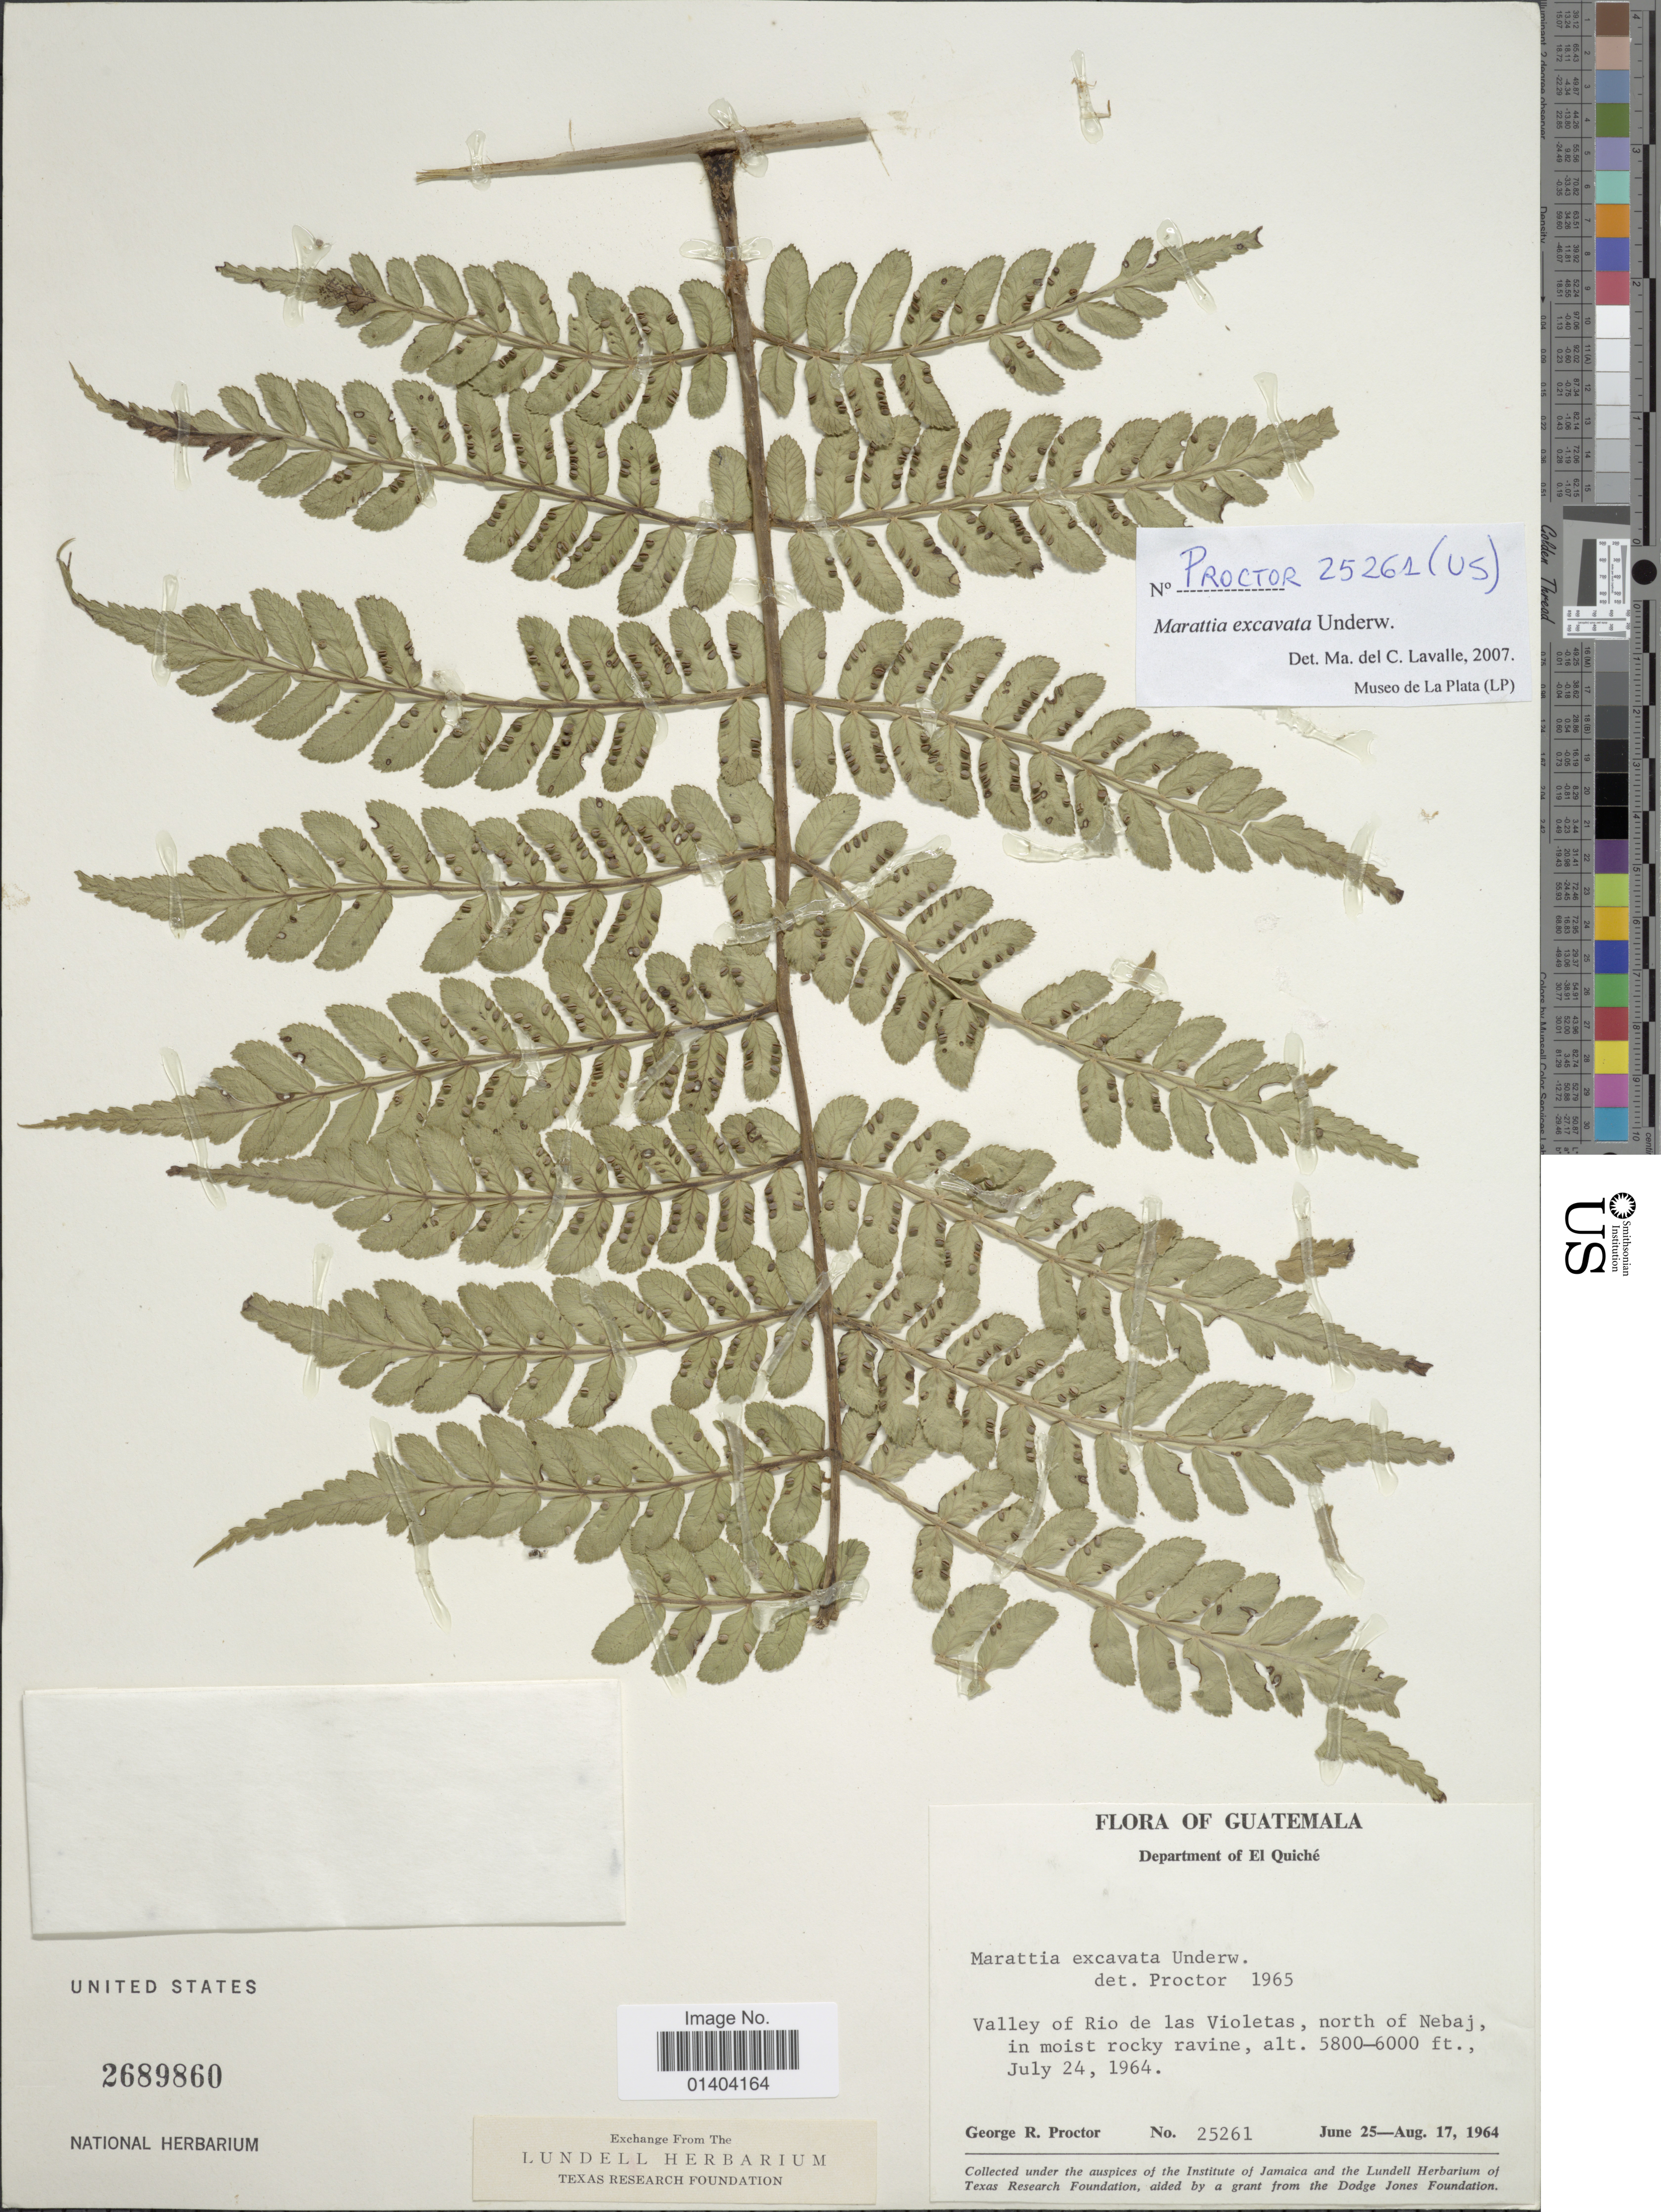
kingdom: Plantae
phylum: Tracheophyta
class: Polypodiopsida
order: Marattiales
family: Marattiaceae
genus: Marattia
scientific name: Marattia excavata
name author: Underw.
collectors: G. R. Proctor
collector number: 25261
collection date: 1964-06-25/1964-08-17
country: Guatemala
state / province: El Quiché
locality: Valley of Rio de las Violetas north of Nebaj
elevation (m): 1768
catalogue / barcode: US 2689860